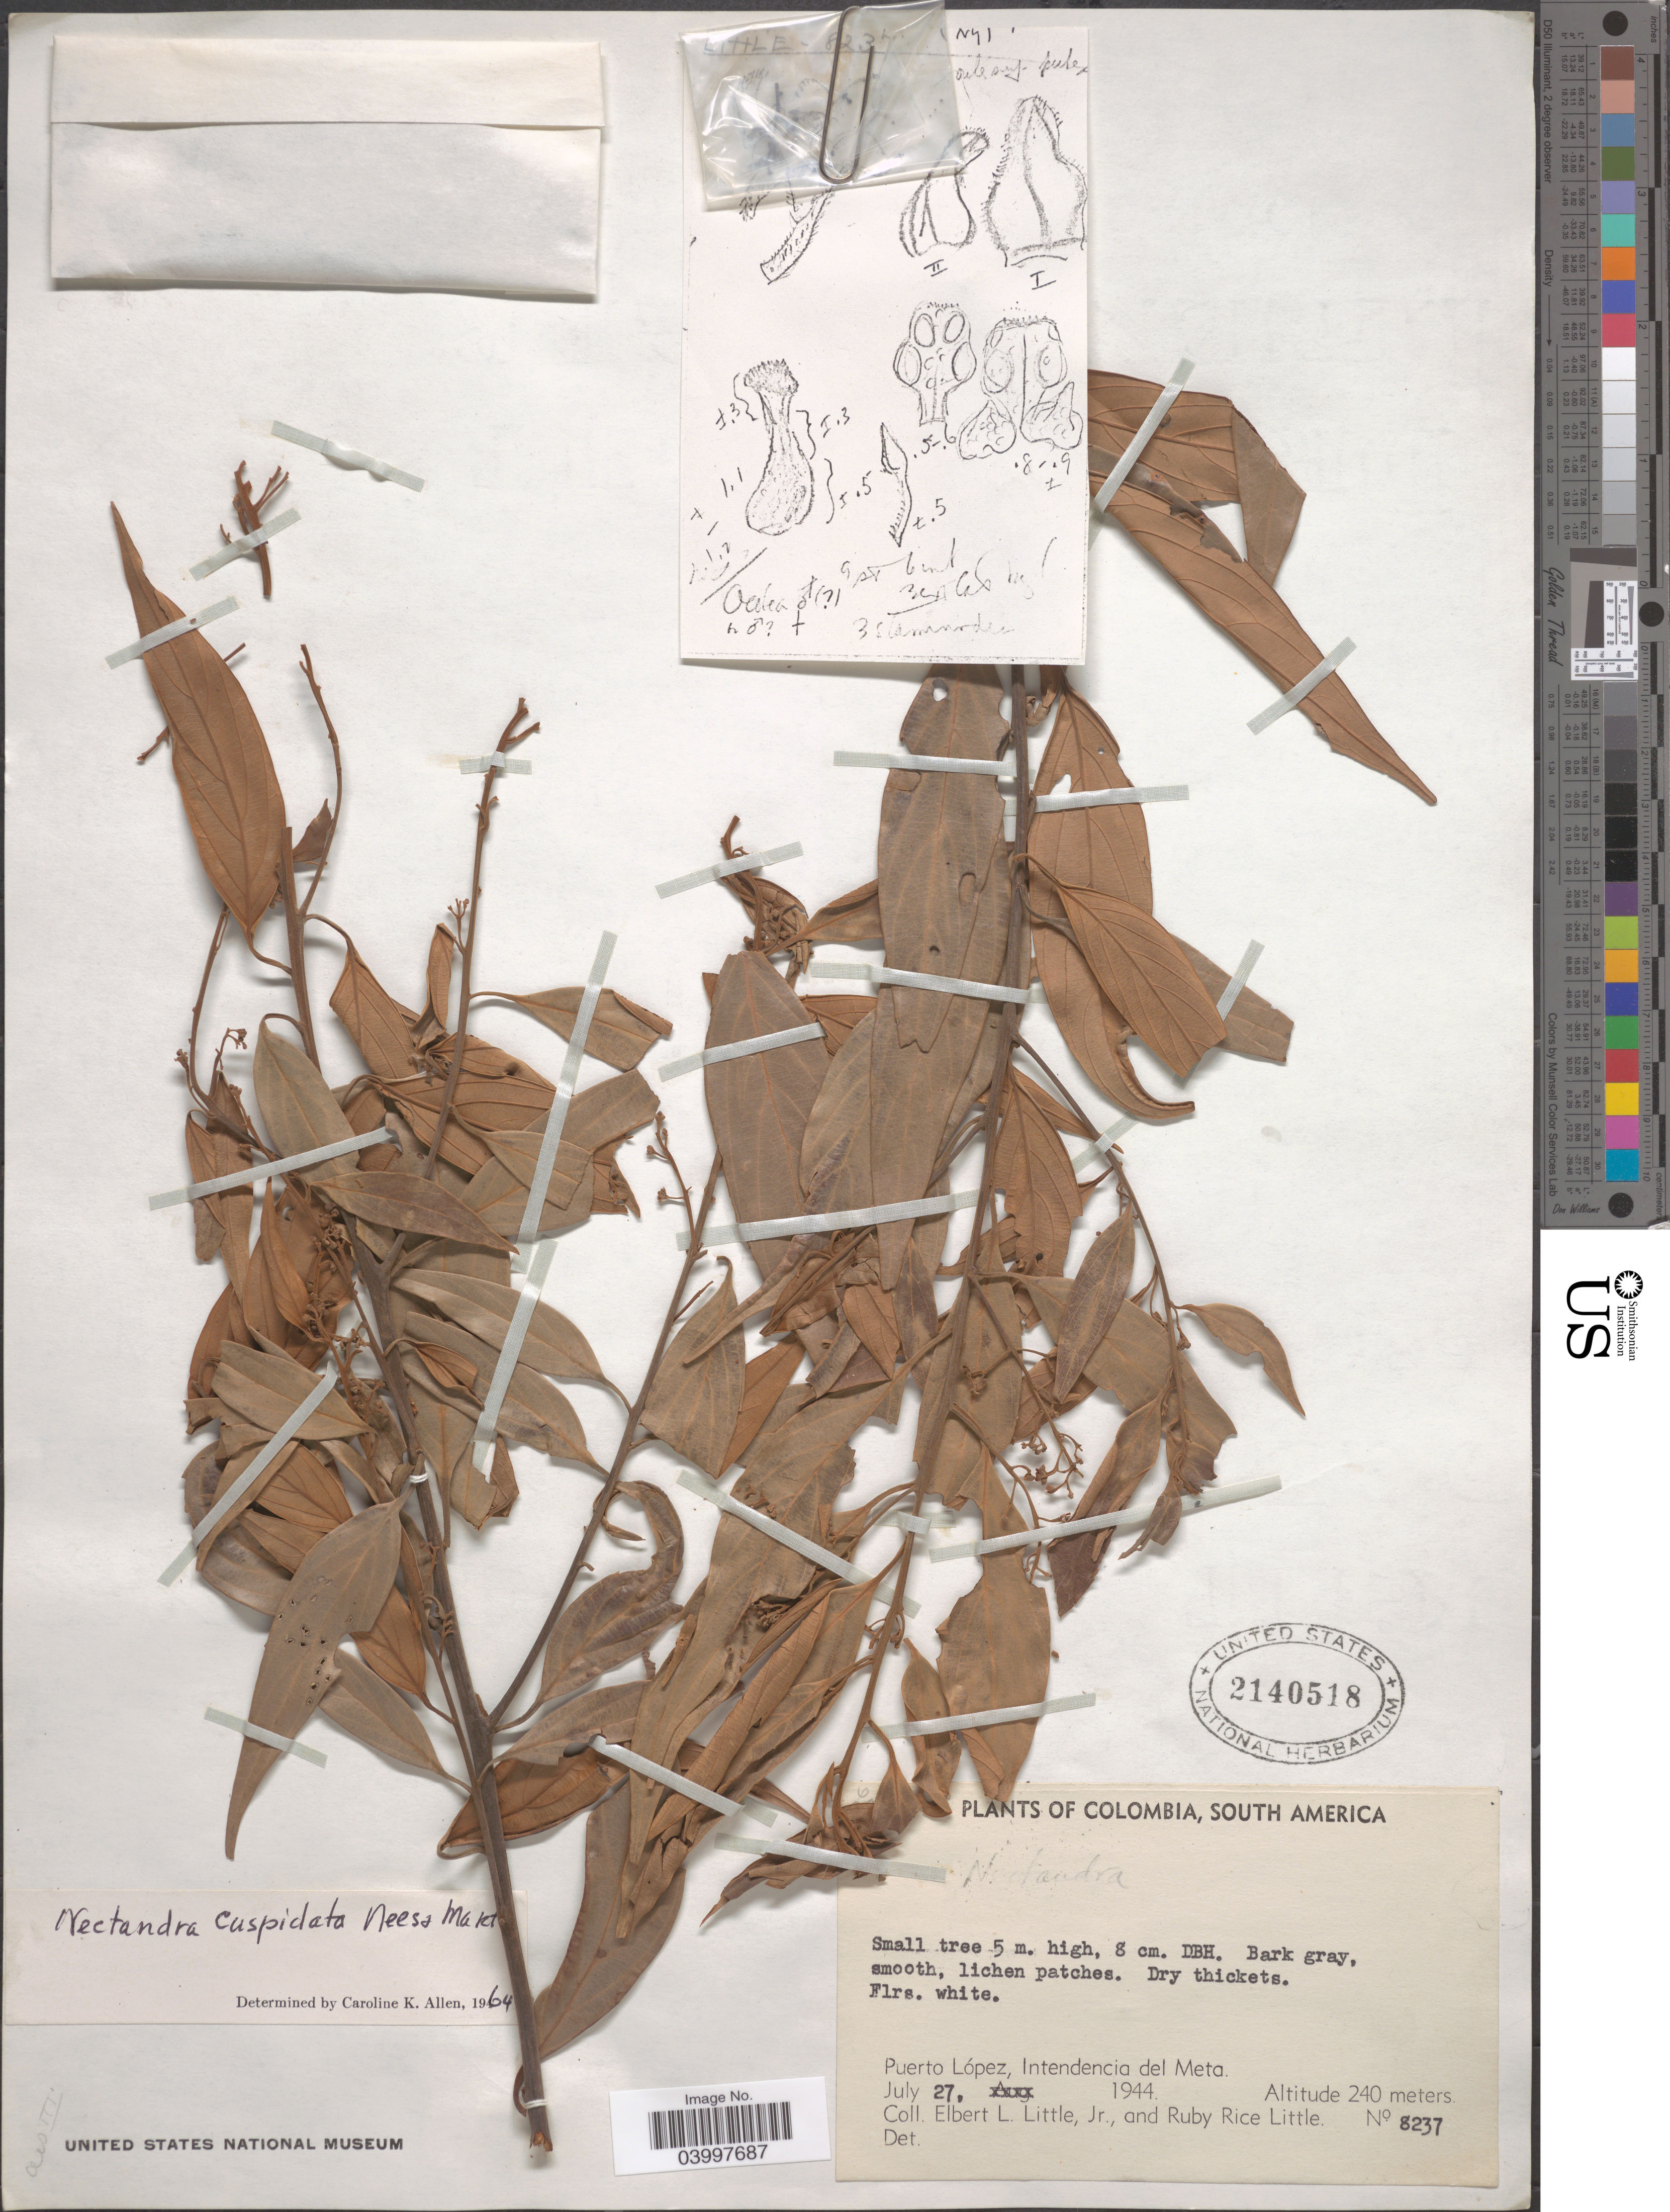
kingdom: Plantae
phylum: Tracheophyta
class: Magnoliopsida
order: Laurales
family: Lauraceae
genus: Nectandra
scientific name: Nectandra cuspidata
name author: Nees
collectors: E. L. Little & R. R. Little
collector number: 8237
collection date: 1944-07-27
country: Colombia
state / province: Meta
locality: Puerto López, Intendencia del Meta.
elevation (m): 240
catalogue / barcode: US 2140518